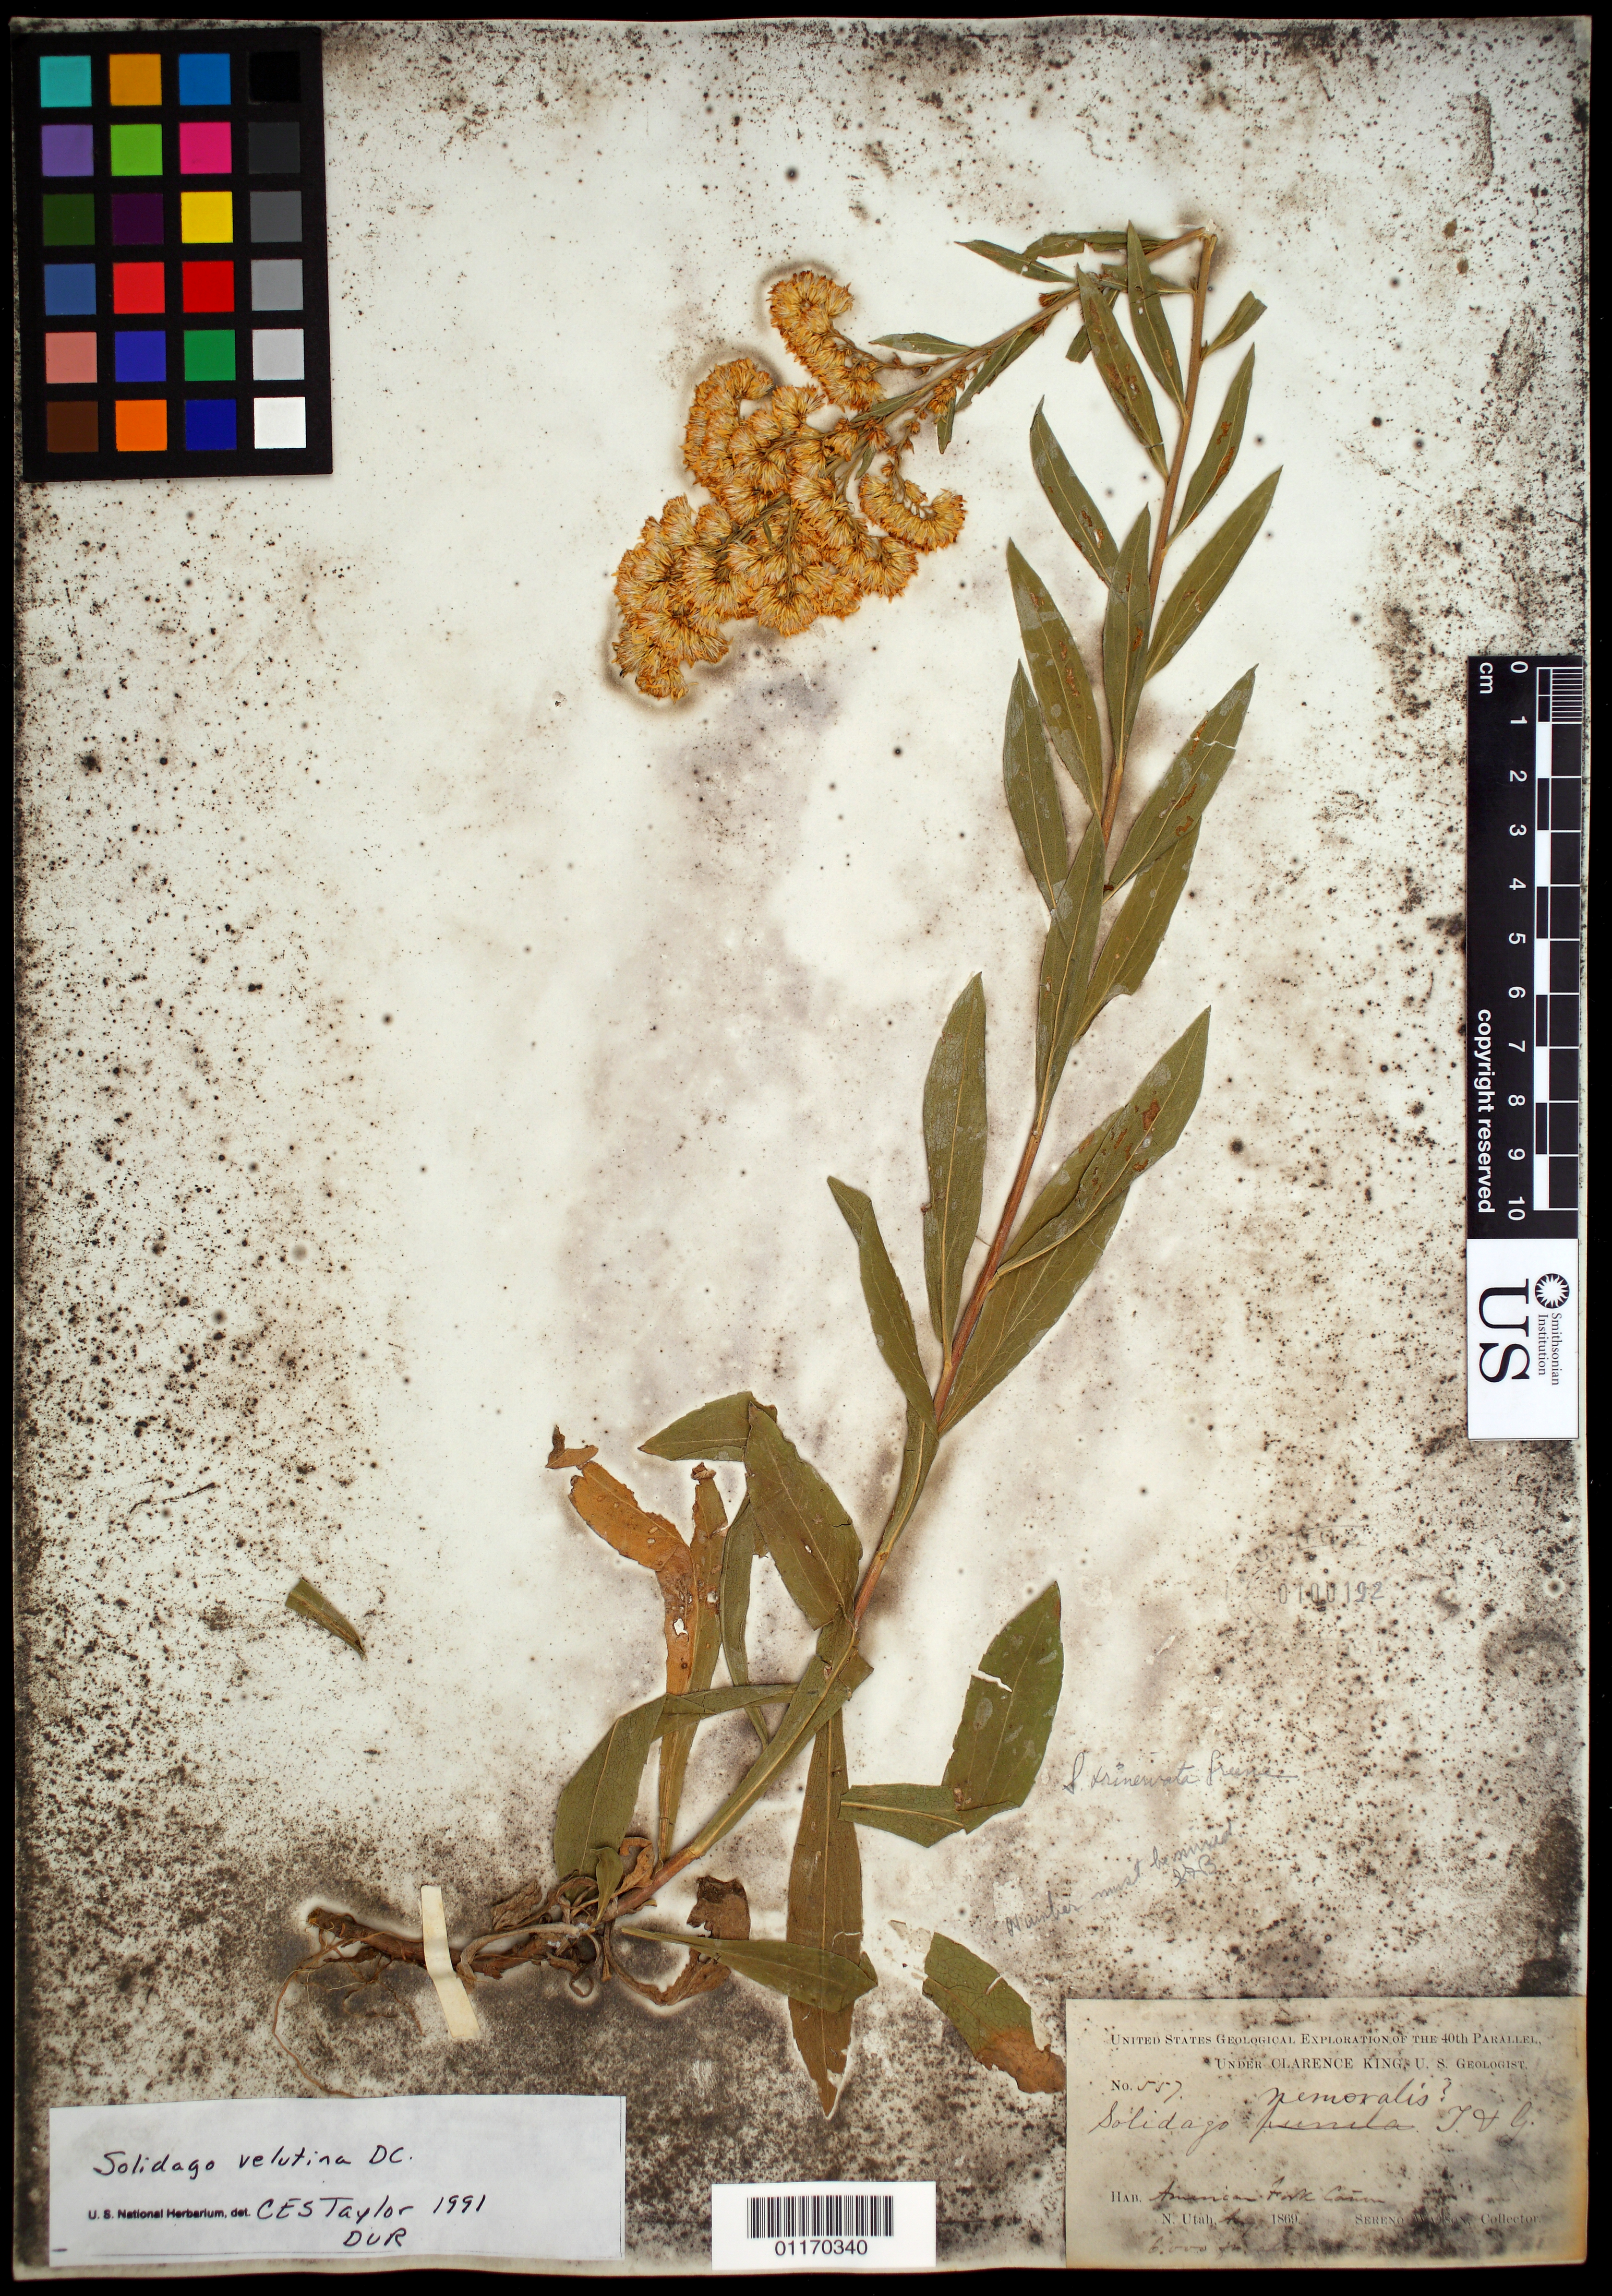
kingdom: Plantae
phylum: Tracheophyta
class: Magnoliopsida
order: Asterales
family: Asteraceae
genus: Solidago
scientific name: Solidago velutina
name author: DC.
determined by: Taylor, Constance E. S.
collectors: S. Watson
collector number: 557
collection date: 1869-08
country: United States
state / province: Utah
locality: American Fork Canyon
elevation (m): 1829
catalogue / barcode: US 100192